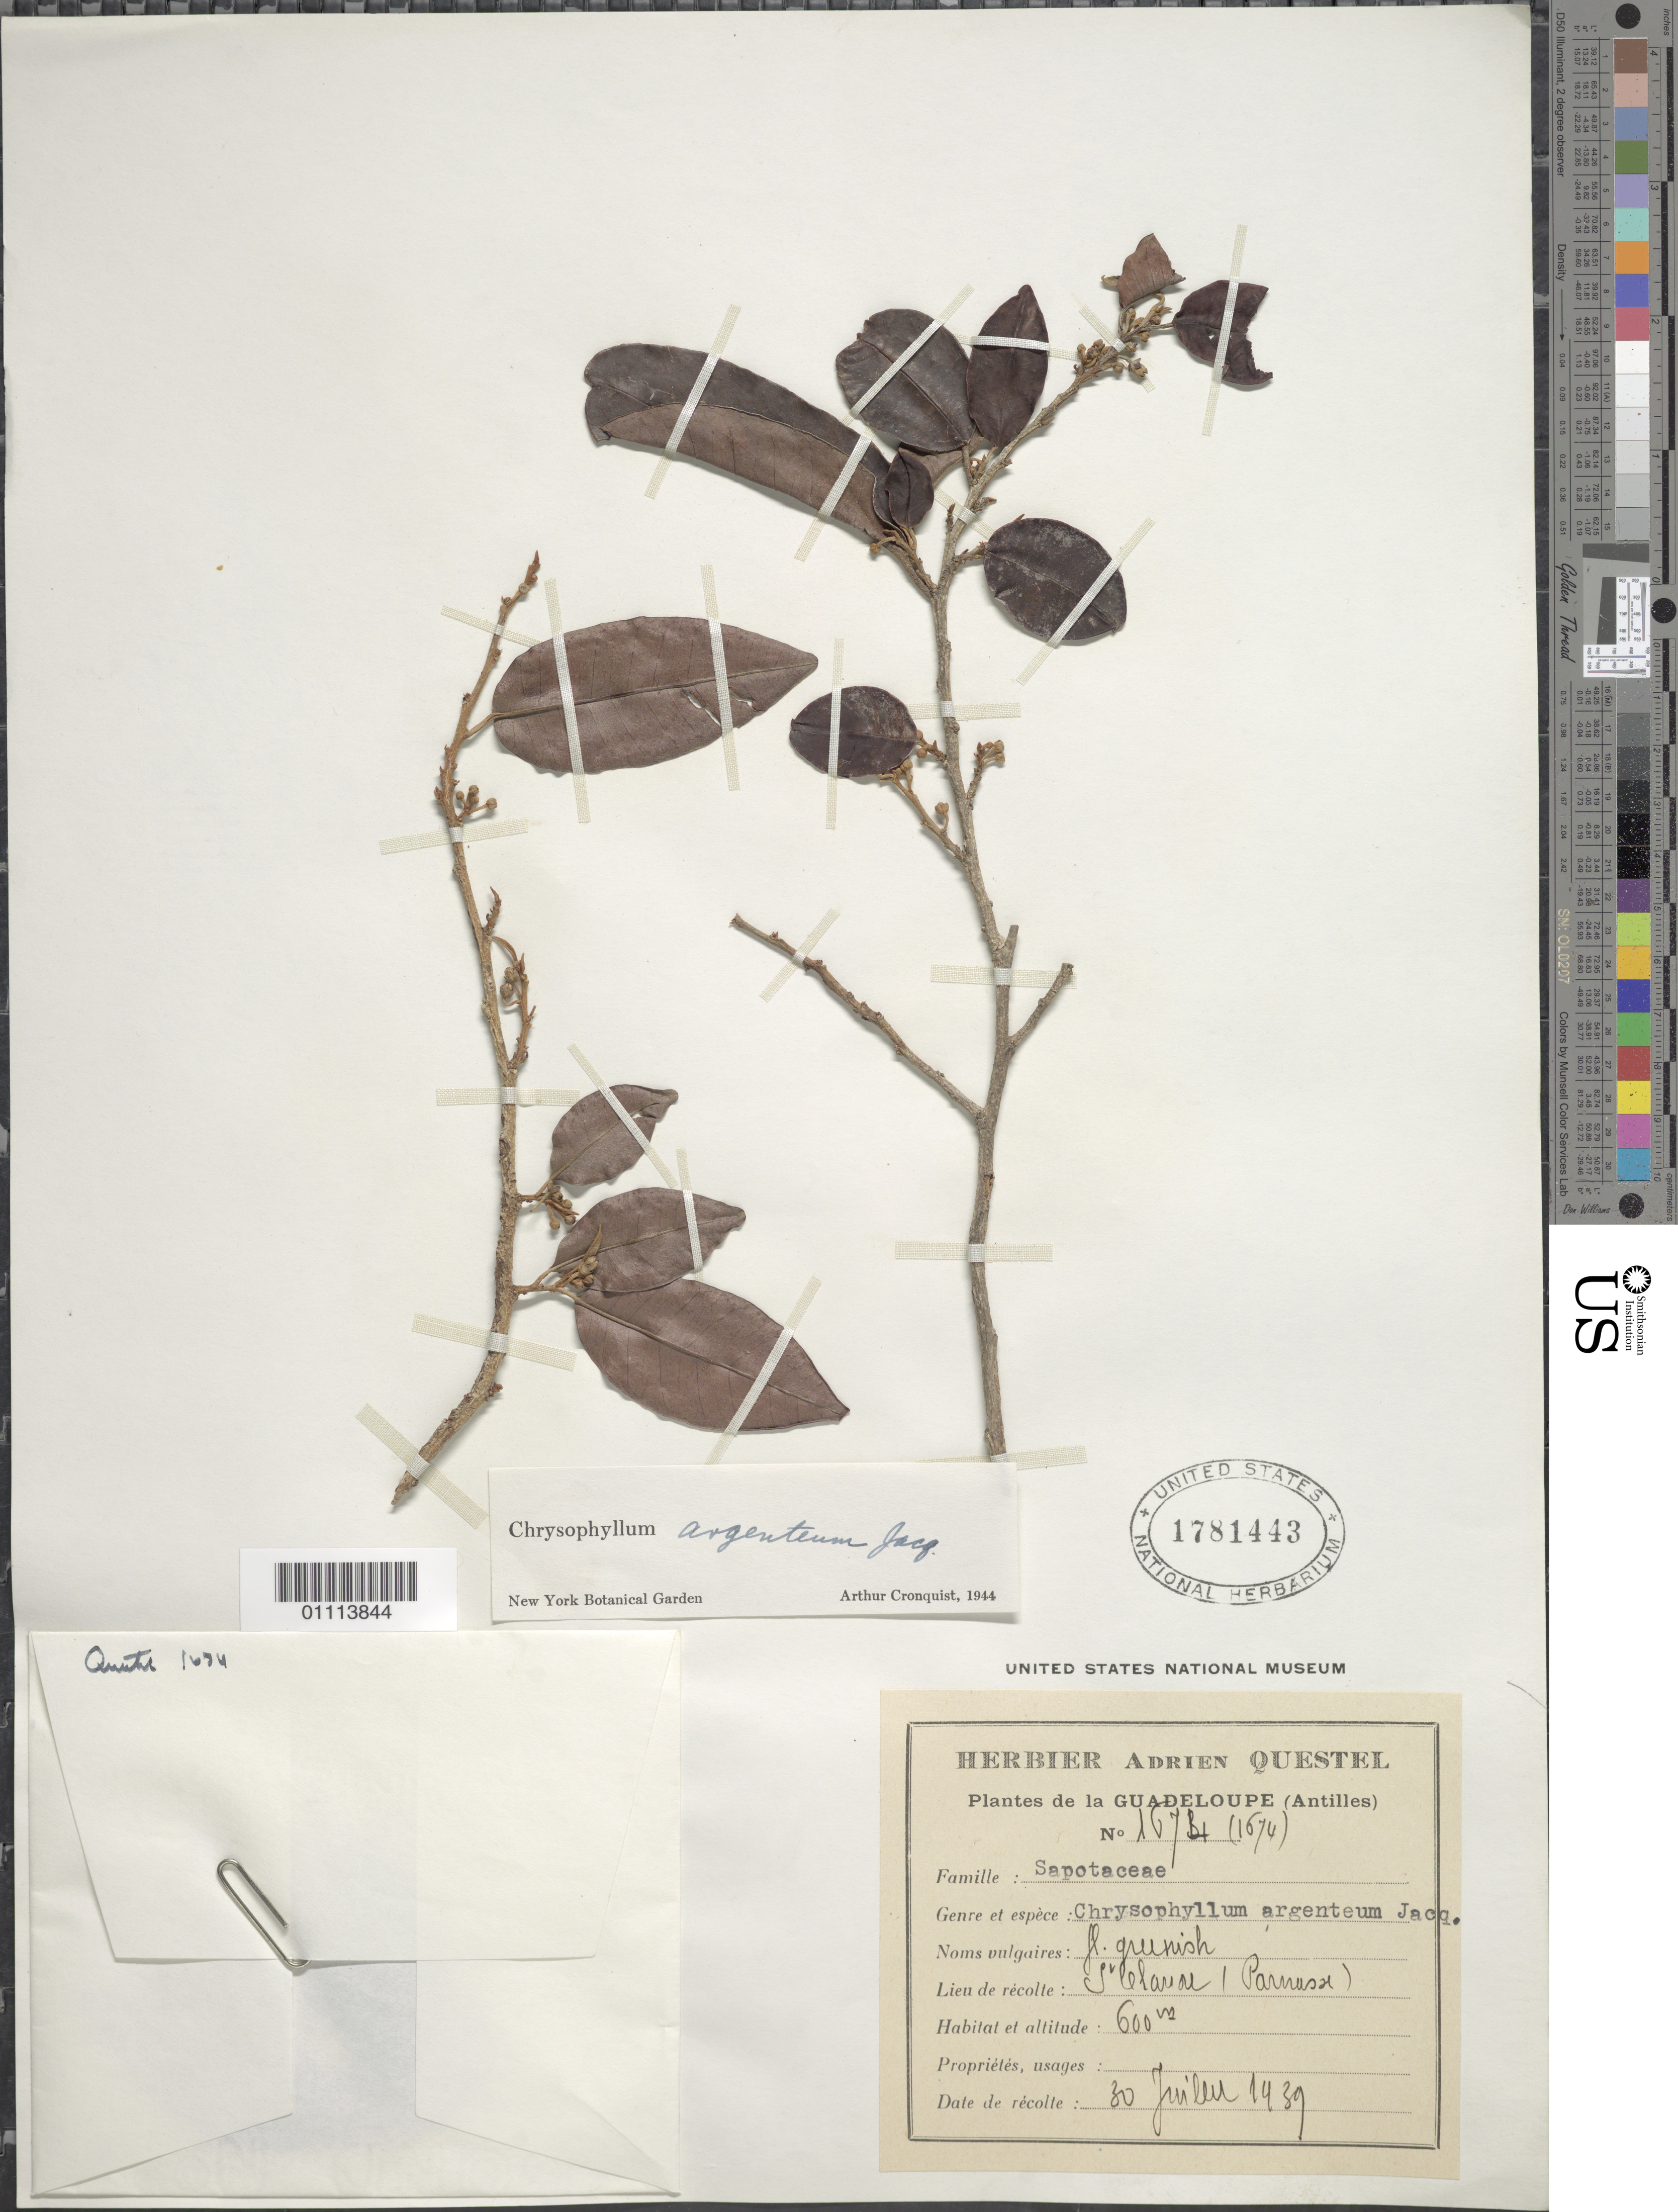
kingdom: Plantae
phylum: Tracheophyta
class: Magnoliopsida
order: Ericales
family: Sapotaceae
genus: Chrysophyllum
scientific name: Chrysophyllum argenteum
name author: Jacq.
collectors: A. Questel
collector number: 1674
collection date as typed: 30 Jul 1939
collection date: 1939-07-30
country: Guadeloupe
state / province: St. Claude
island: Basse Terre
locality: St. Claude (Paroisse)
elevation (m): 600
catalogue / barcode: US 1781443